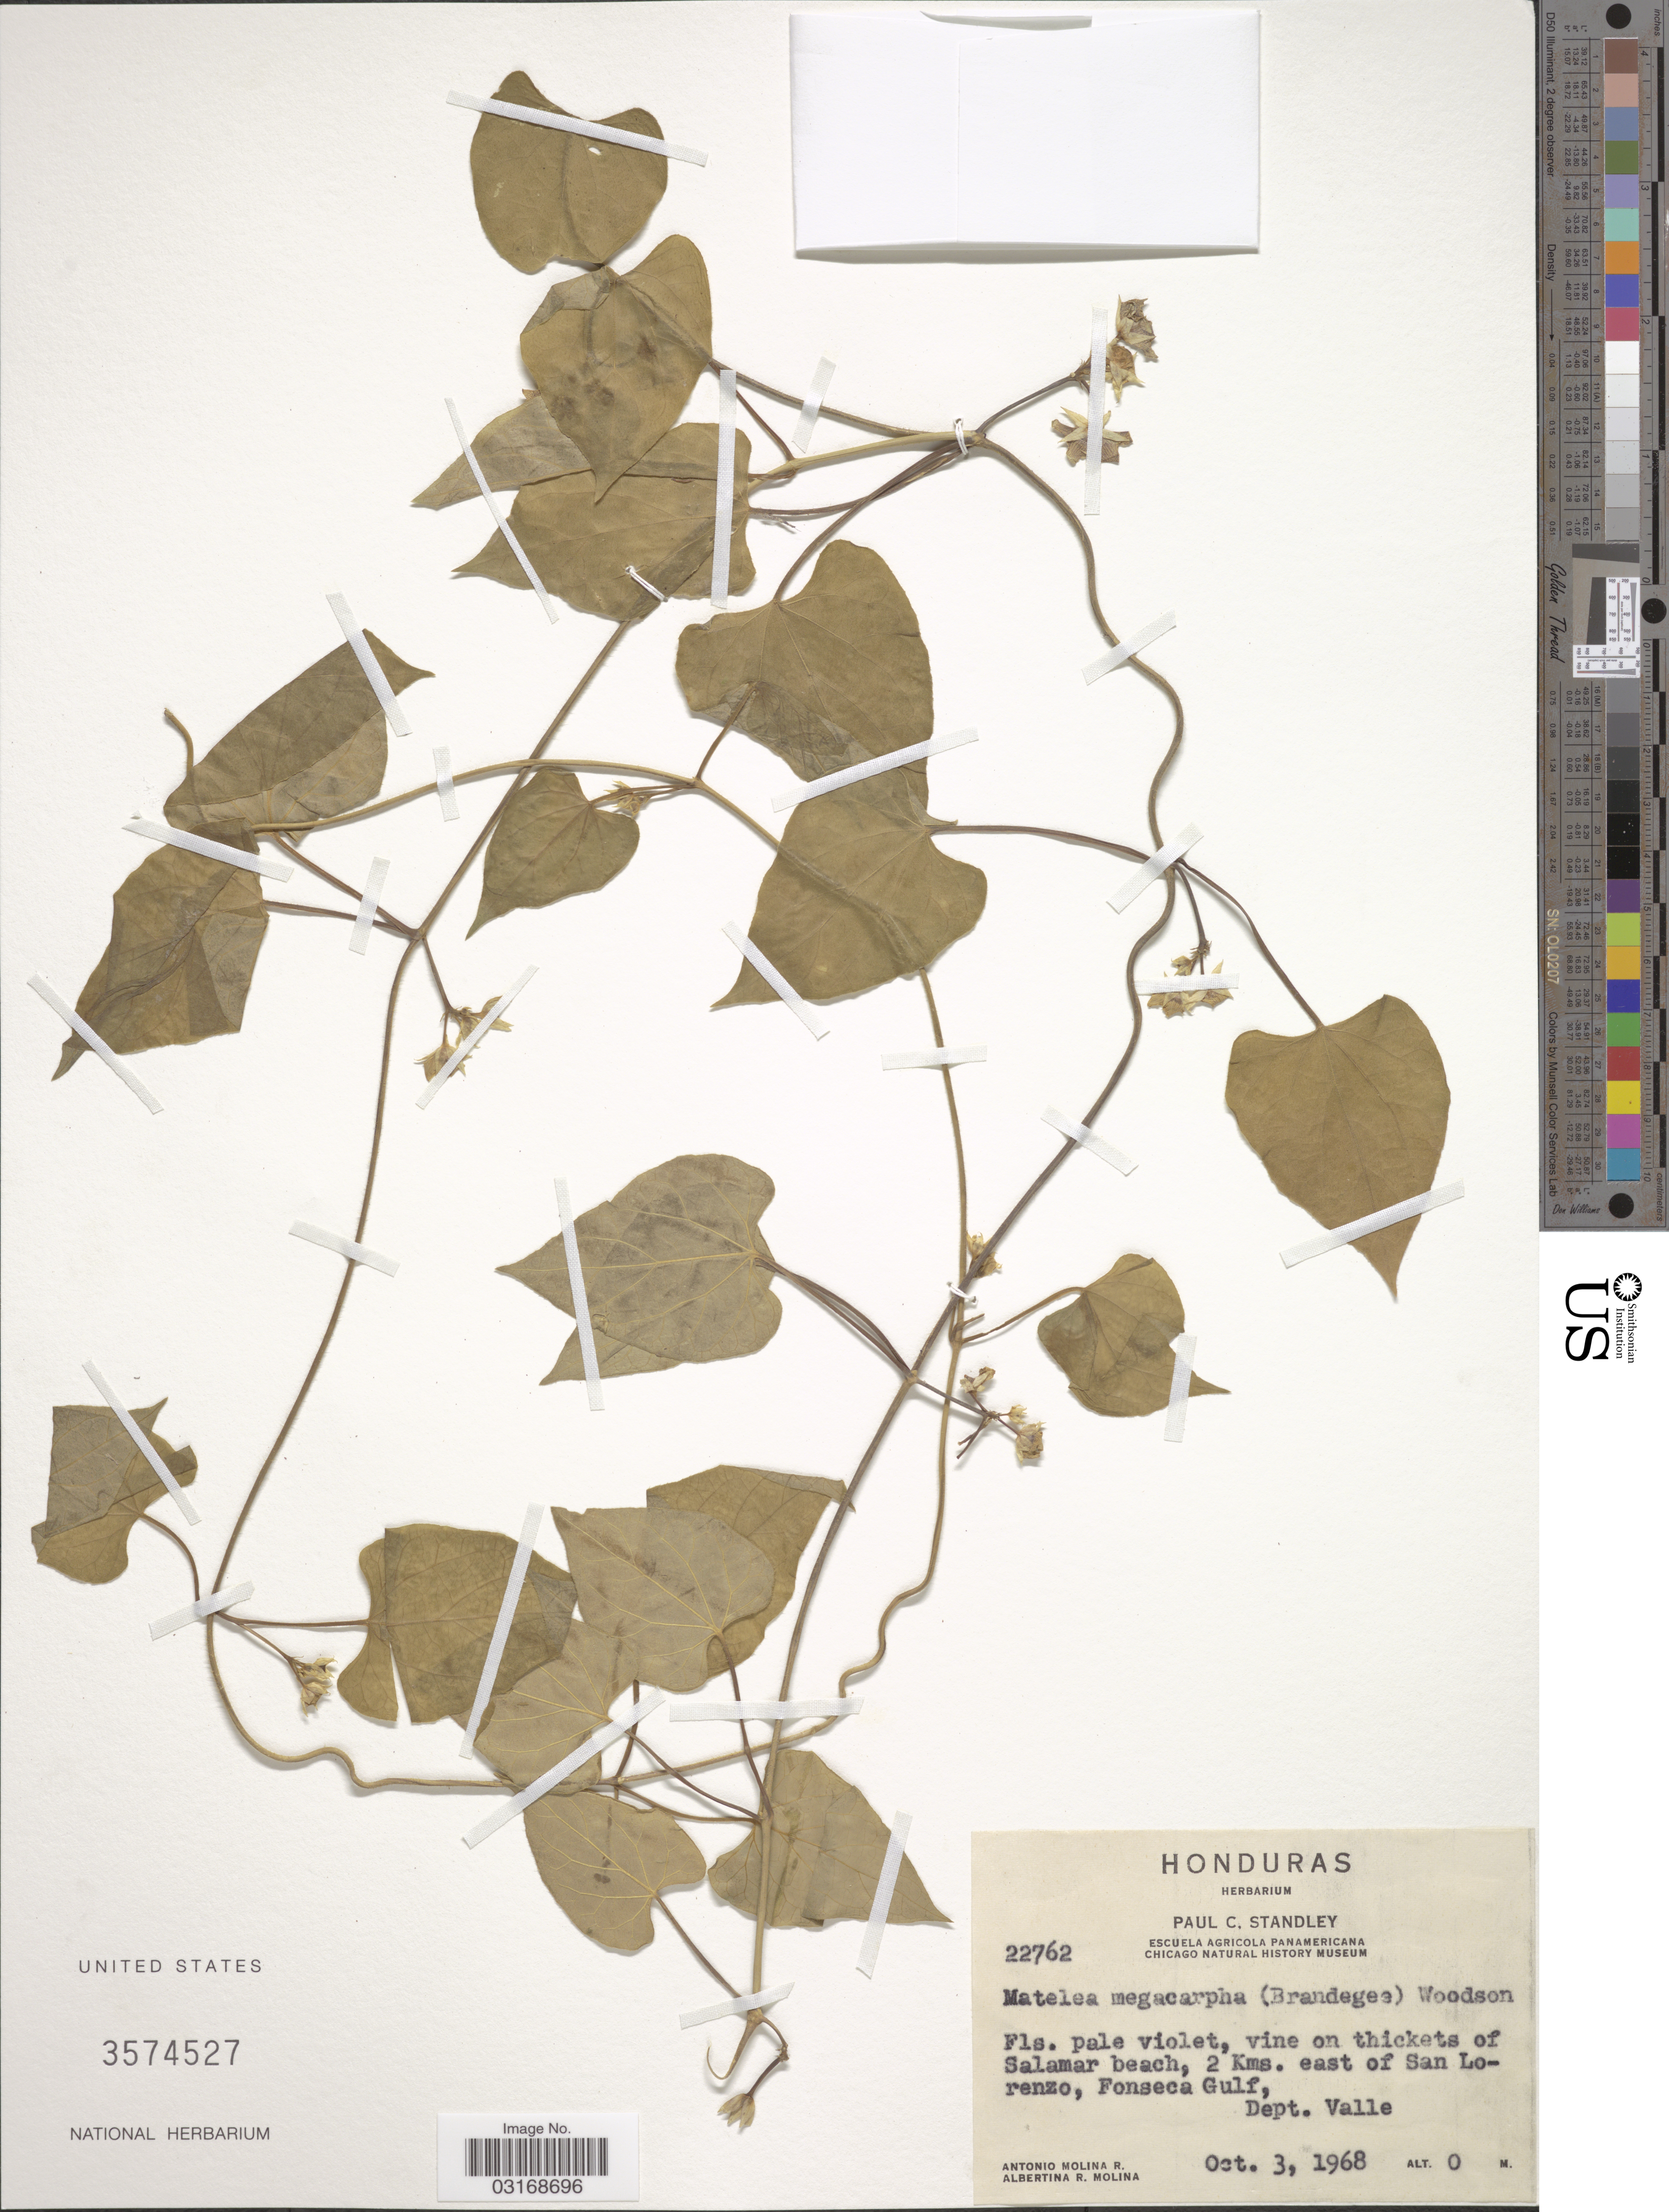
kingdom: Plantae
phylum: Tracheophyta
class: Magnoliopsida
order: Gentianales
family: Apocynaceae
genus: Matelea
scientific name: Matelea megacarpha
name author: (Brandegee) Woodson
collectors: A. Molina R. & A. R. Molina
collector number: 22762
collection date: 1968-10-03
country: Honduras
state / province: Valle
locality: Vine on thickets of Salamar beach, 2 Kms. east of San Lorenzo, Fonseca Gulf, Dept. Valle.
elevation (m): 0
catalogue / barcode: US 3574527